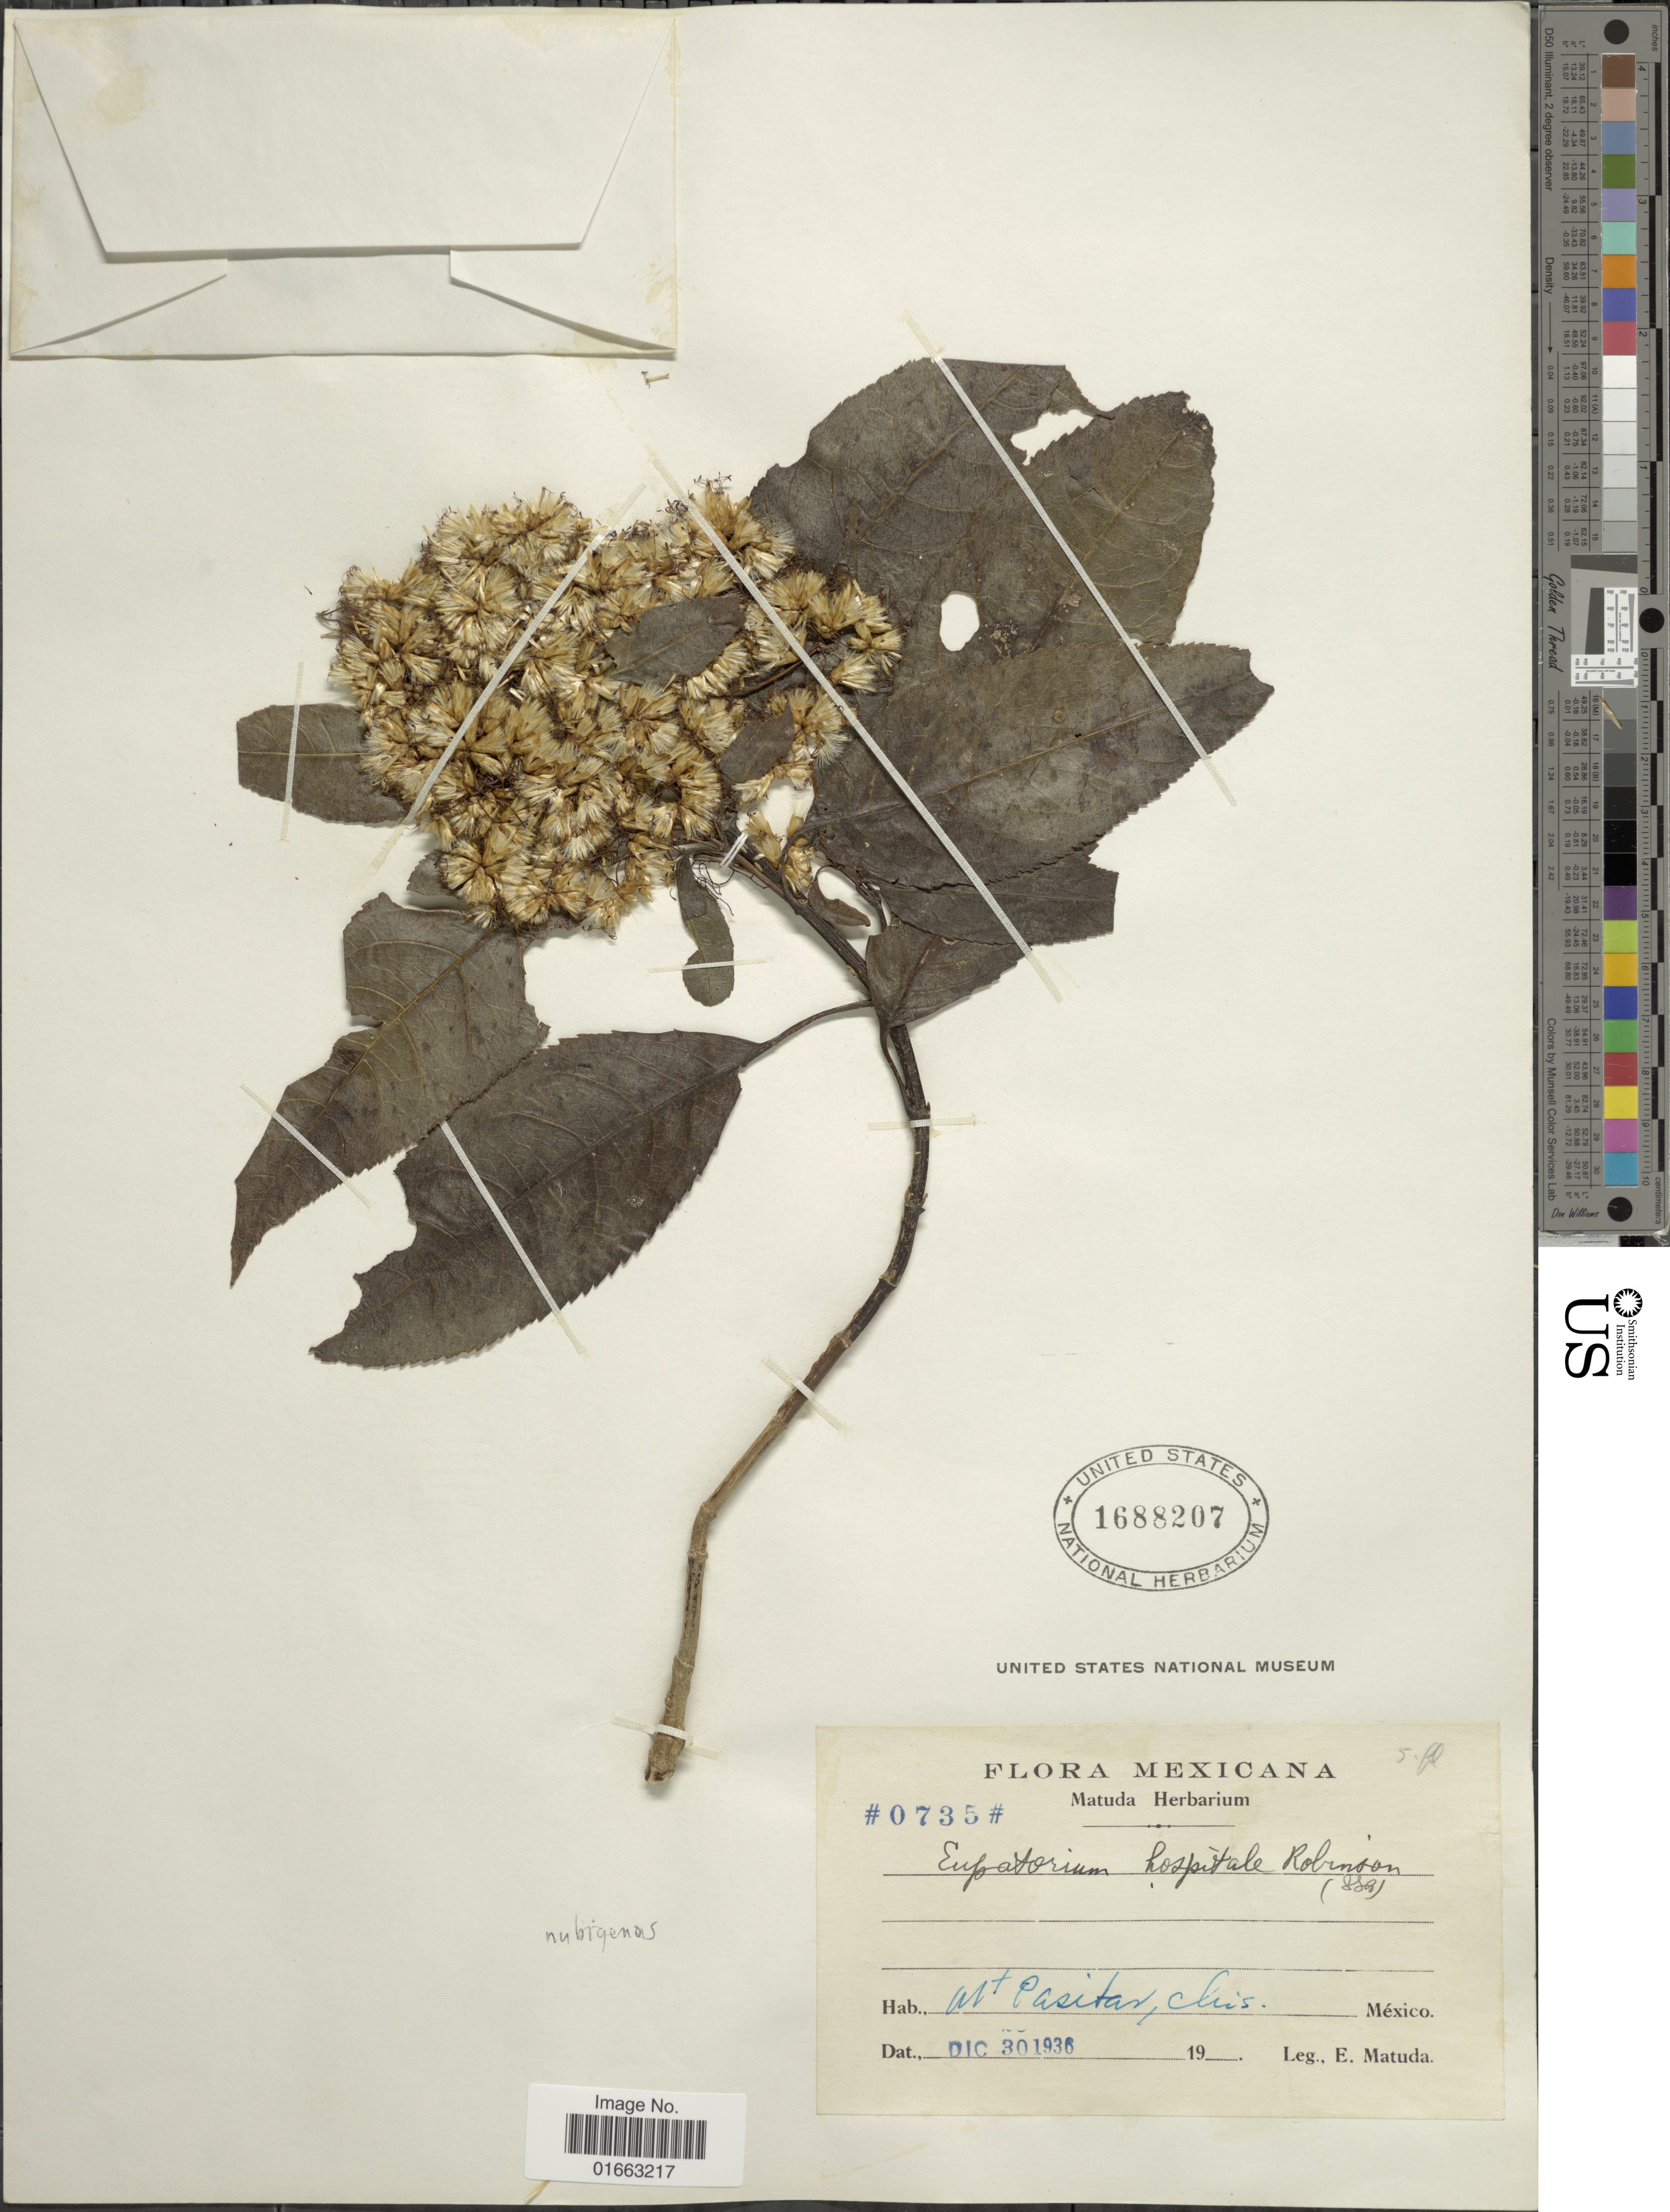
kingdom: Plantae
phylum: Tracheophyta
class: Magnoliopsida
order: Asterales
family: Asteraceae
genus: Critoniadelphus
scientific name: Critoniadelphus nubigenus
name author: (Benth.) R.M. King & H. Rob.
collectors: E. Matuda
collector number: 0735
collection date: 1936-12-30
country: Mexico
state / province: Chiapas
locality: Mt. Pasital Chis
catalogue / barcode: US 1688207